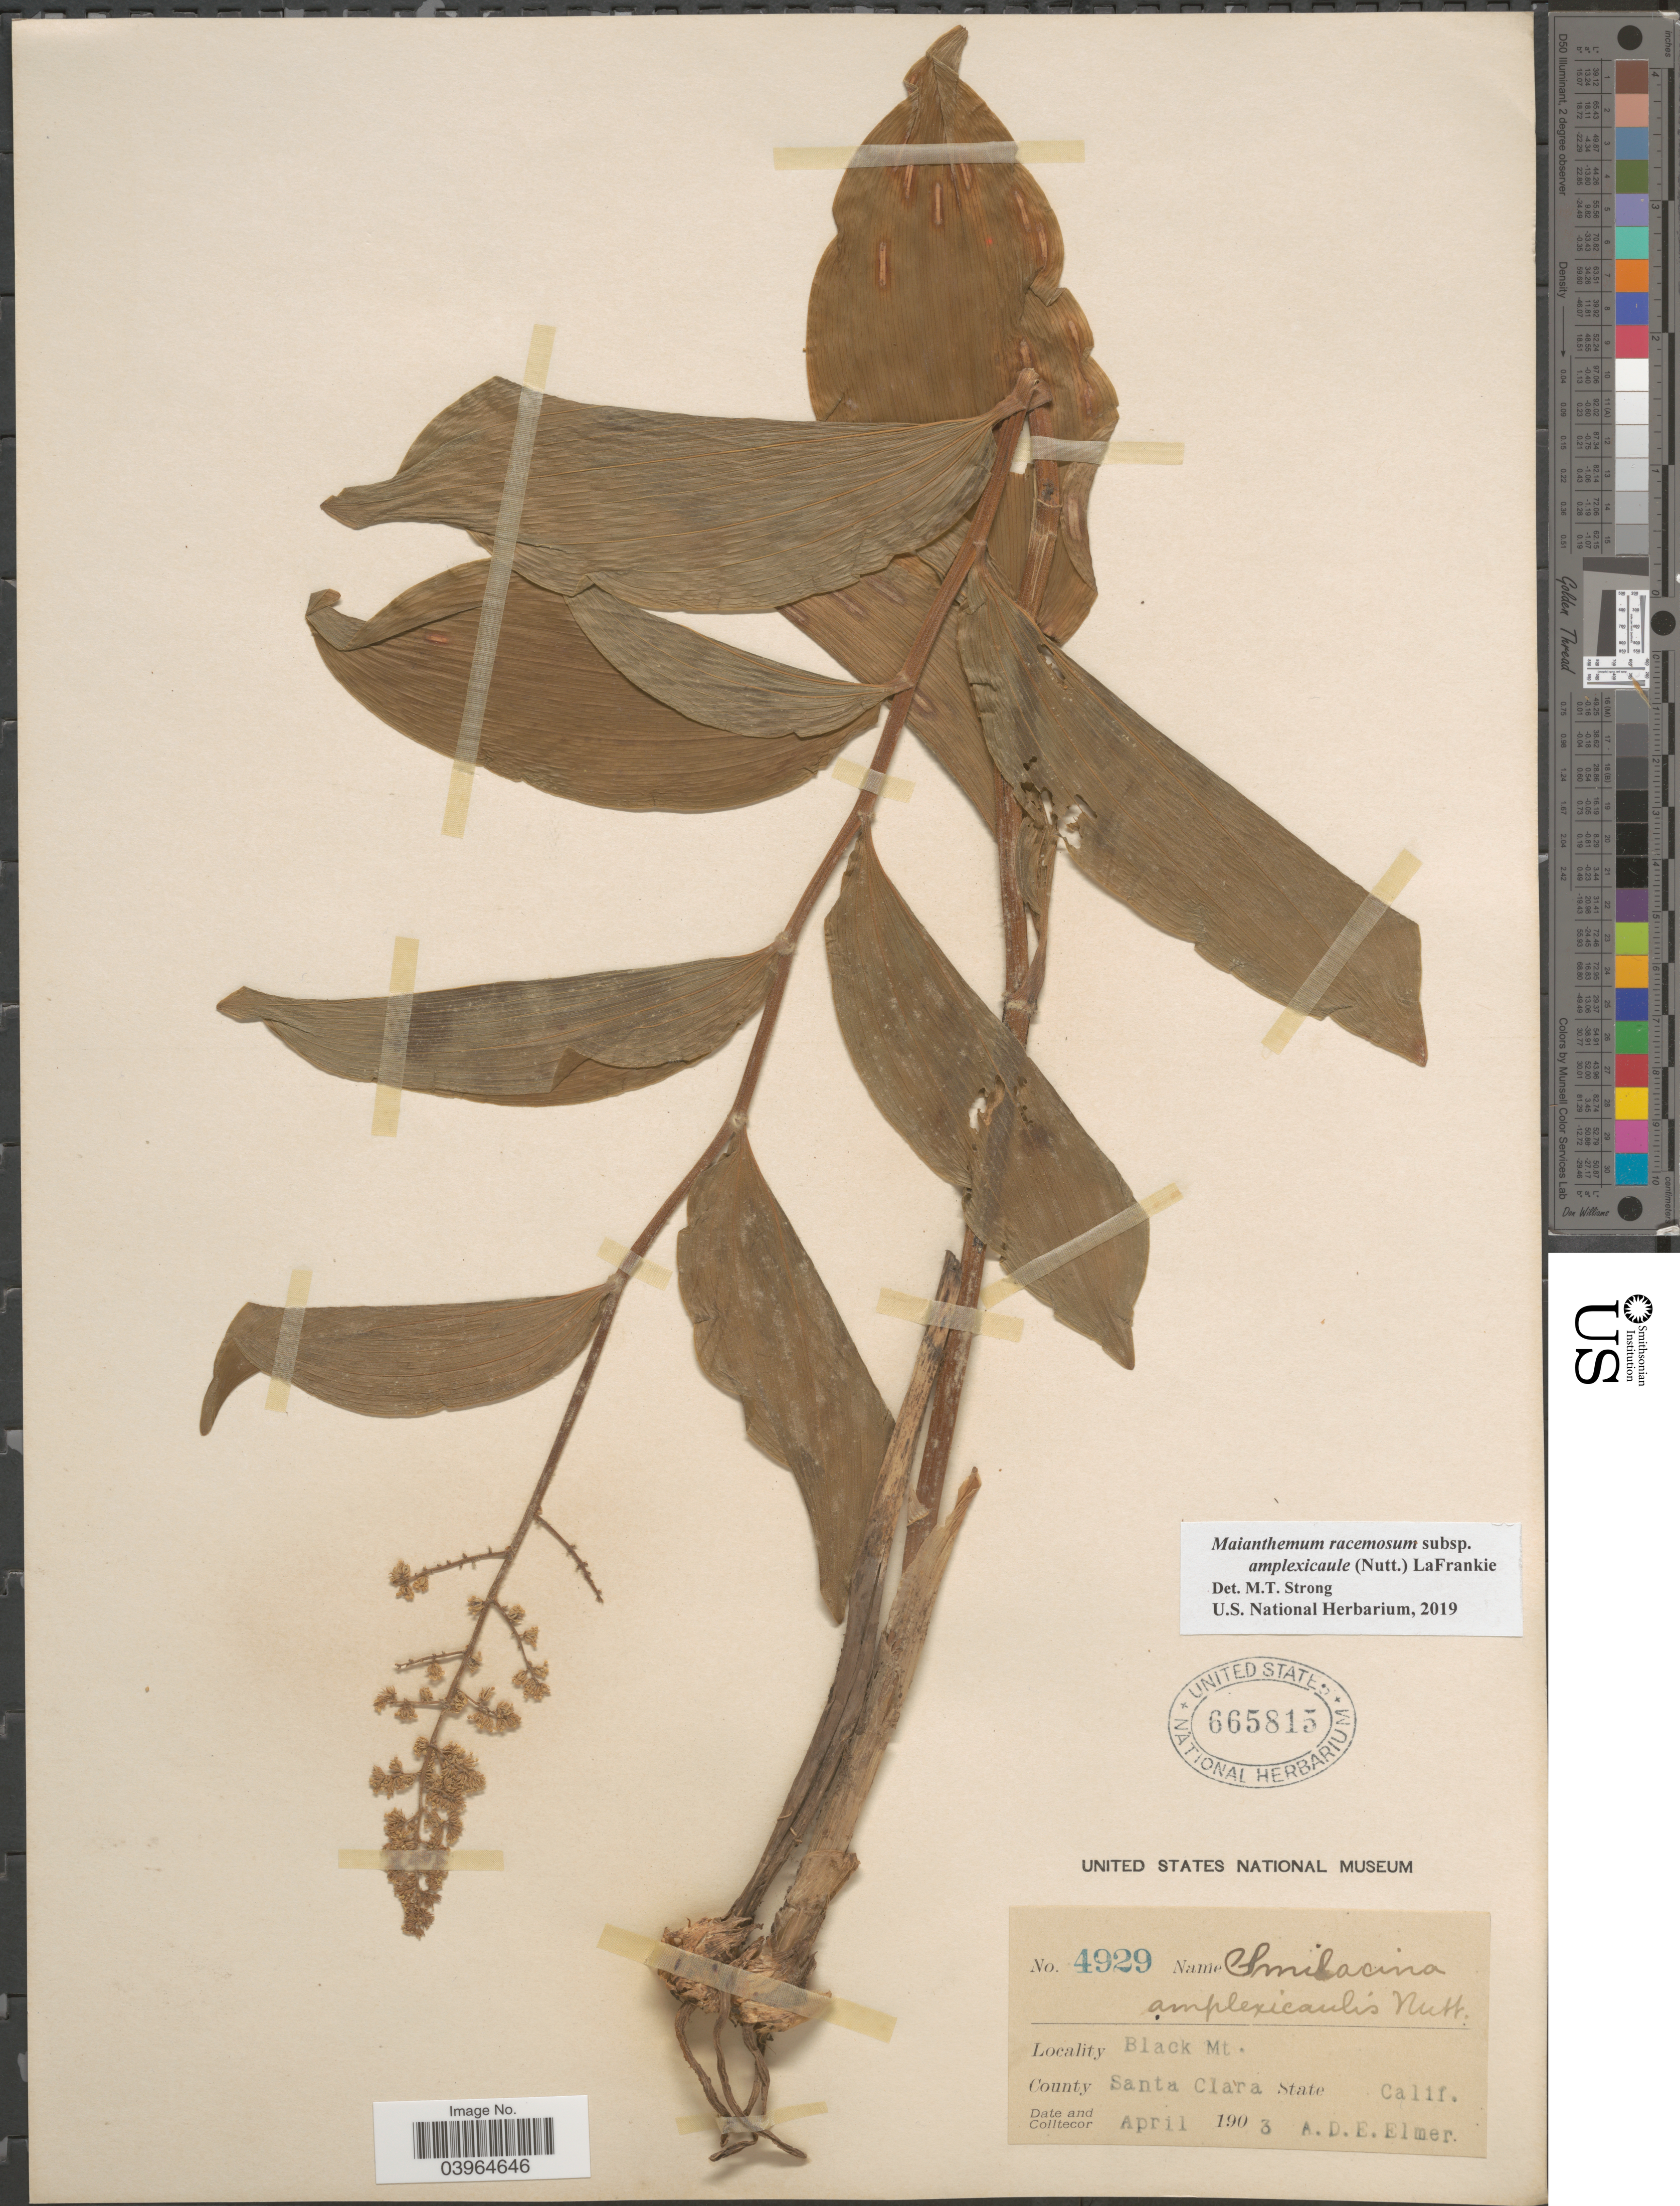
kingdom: Plantae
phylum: Tracheophyta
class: Liliopsida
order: Asparagales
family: Asparagaceae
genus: Maianthemum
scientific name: Maianthemum racemosum subsp. amplexicaule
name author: (Nutt.) LaFrankie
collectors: A. D. E. Elmer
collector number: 4929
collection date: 1903-04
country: United States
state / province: California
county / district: Santa Clara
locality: Black Mt. County Santa Clara.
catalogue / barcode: US 665815